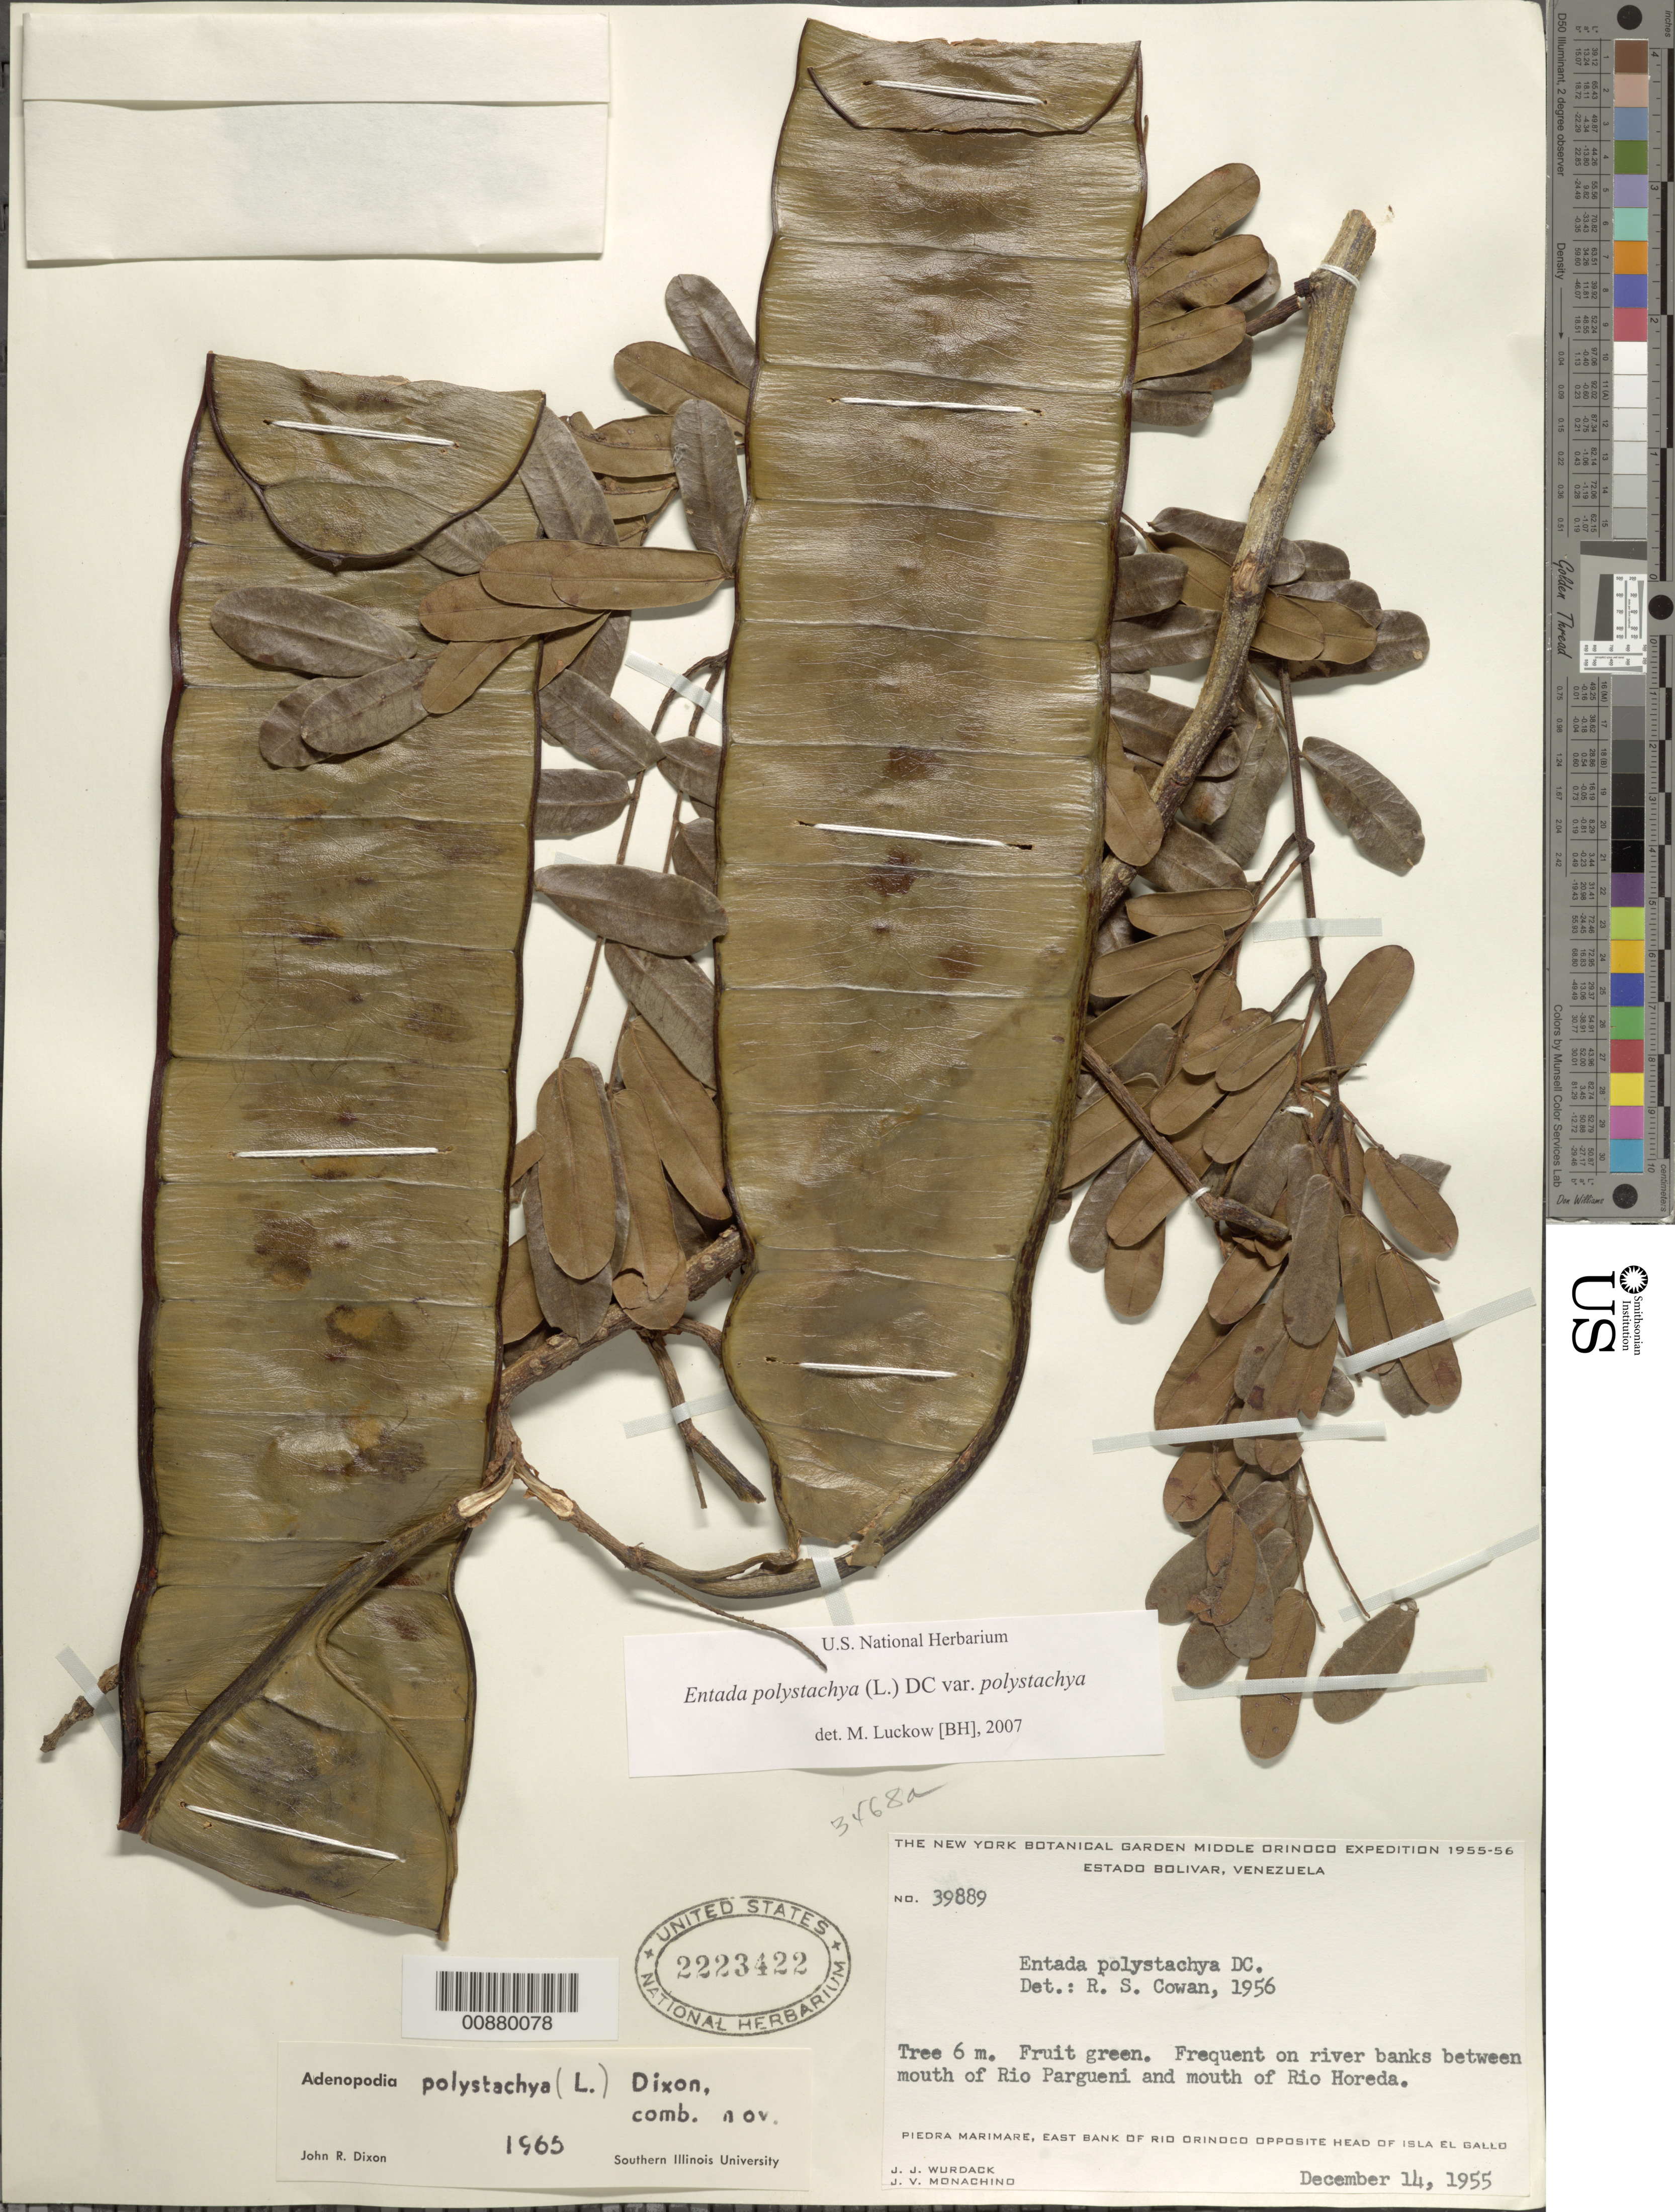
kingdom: Plantae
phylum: Tracheophyta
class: Magnoliopsida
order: Fabales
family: Fabaceae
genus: Entada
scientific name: Entada polystachya var. polystachya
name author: (L.) DC.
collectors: J. J. Wurdack & J. V. Monachino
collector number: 39889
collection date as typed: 14-Dec-55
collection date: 1955-12-14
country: Venezuela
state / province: Bolívar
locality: Piedra Marimare, E bank of Rio Orinoco, opposite head of Isla El Gallo, between mouth of Rio Pargueni and mouth of rio Horeda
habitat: River banks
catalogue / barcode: US 2223422